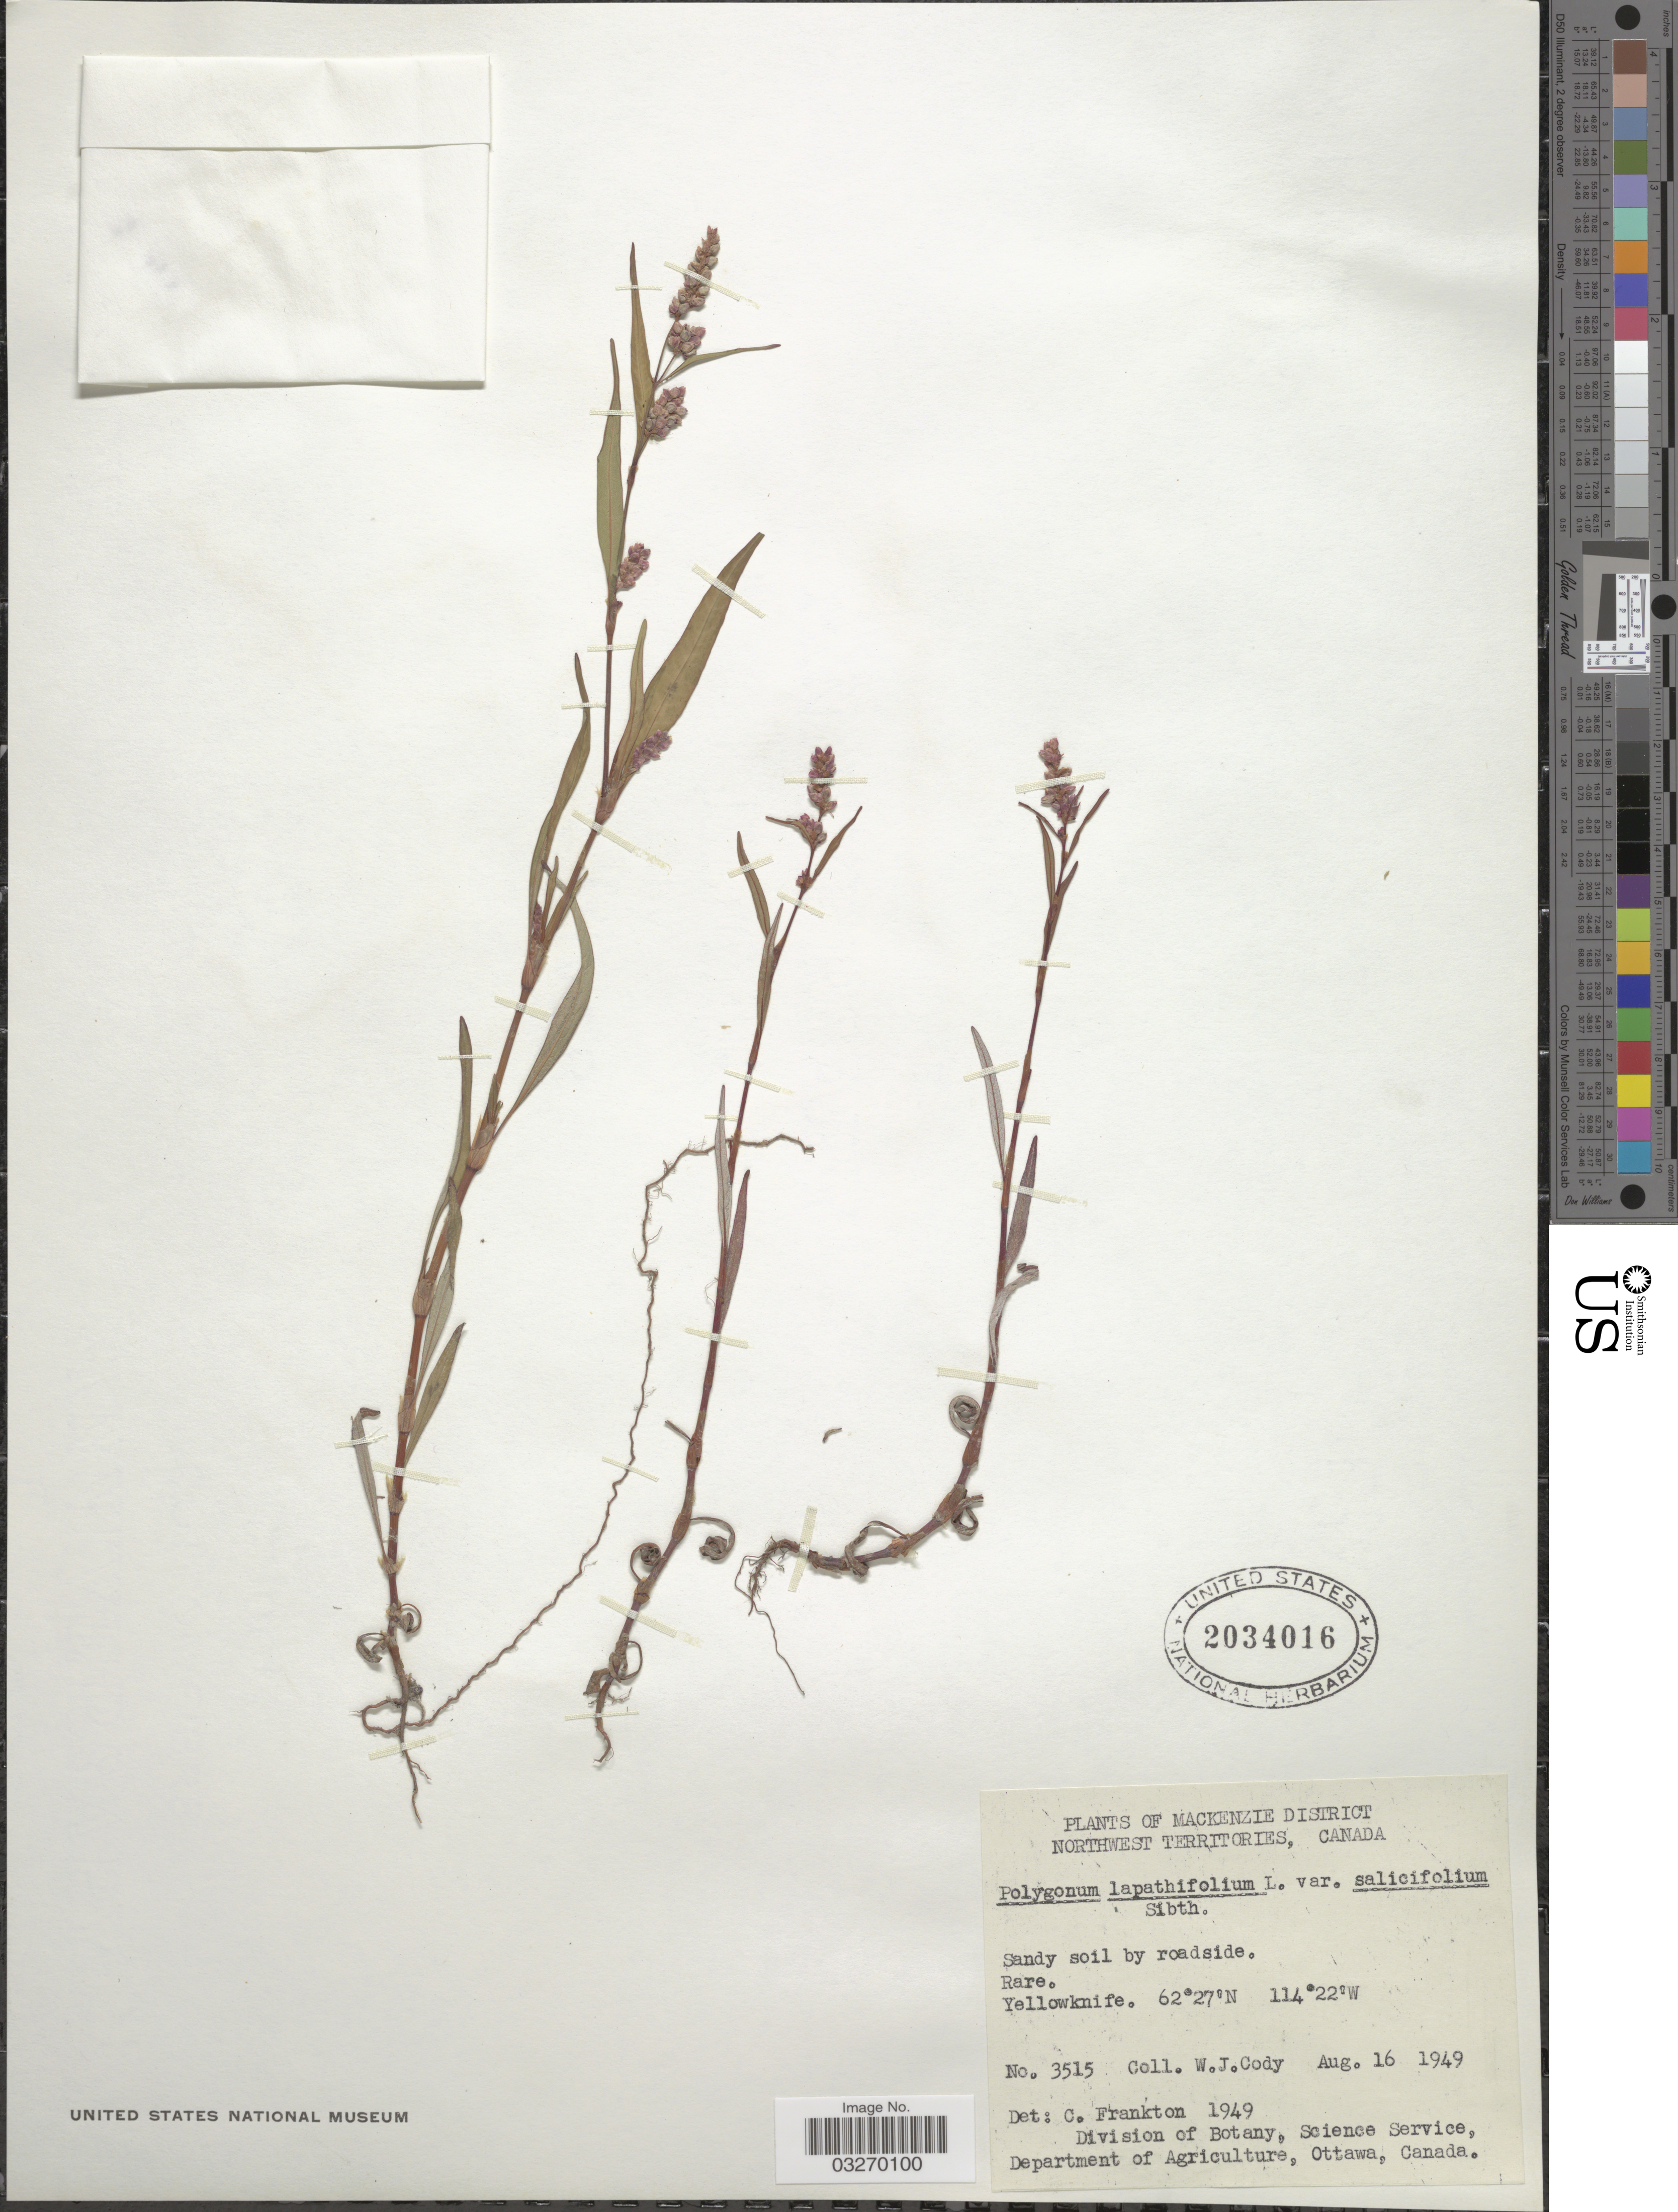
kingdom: Plantae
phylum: Tracheophyta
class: Magnoliopsida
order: Caryophyllales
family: Polygonaceae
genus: Persicaria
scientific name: Persicaria lapathifolia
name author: (L.) Delarbre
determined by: Atha, D. E.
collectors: W. Cody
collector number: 3515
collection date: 1949-08-16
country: Canada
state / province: Northwest Territories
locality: Mackenzie District. Yellowknife.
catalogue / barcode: US 2034016